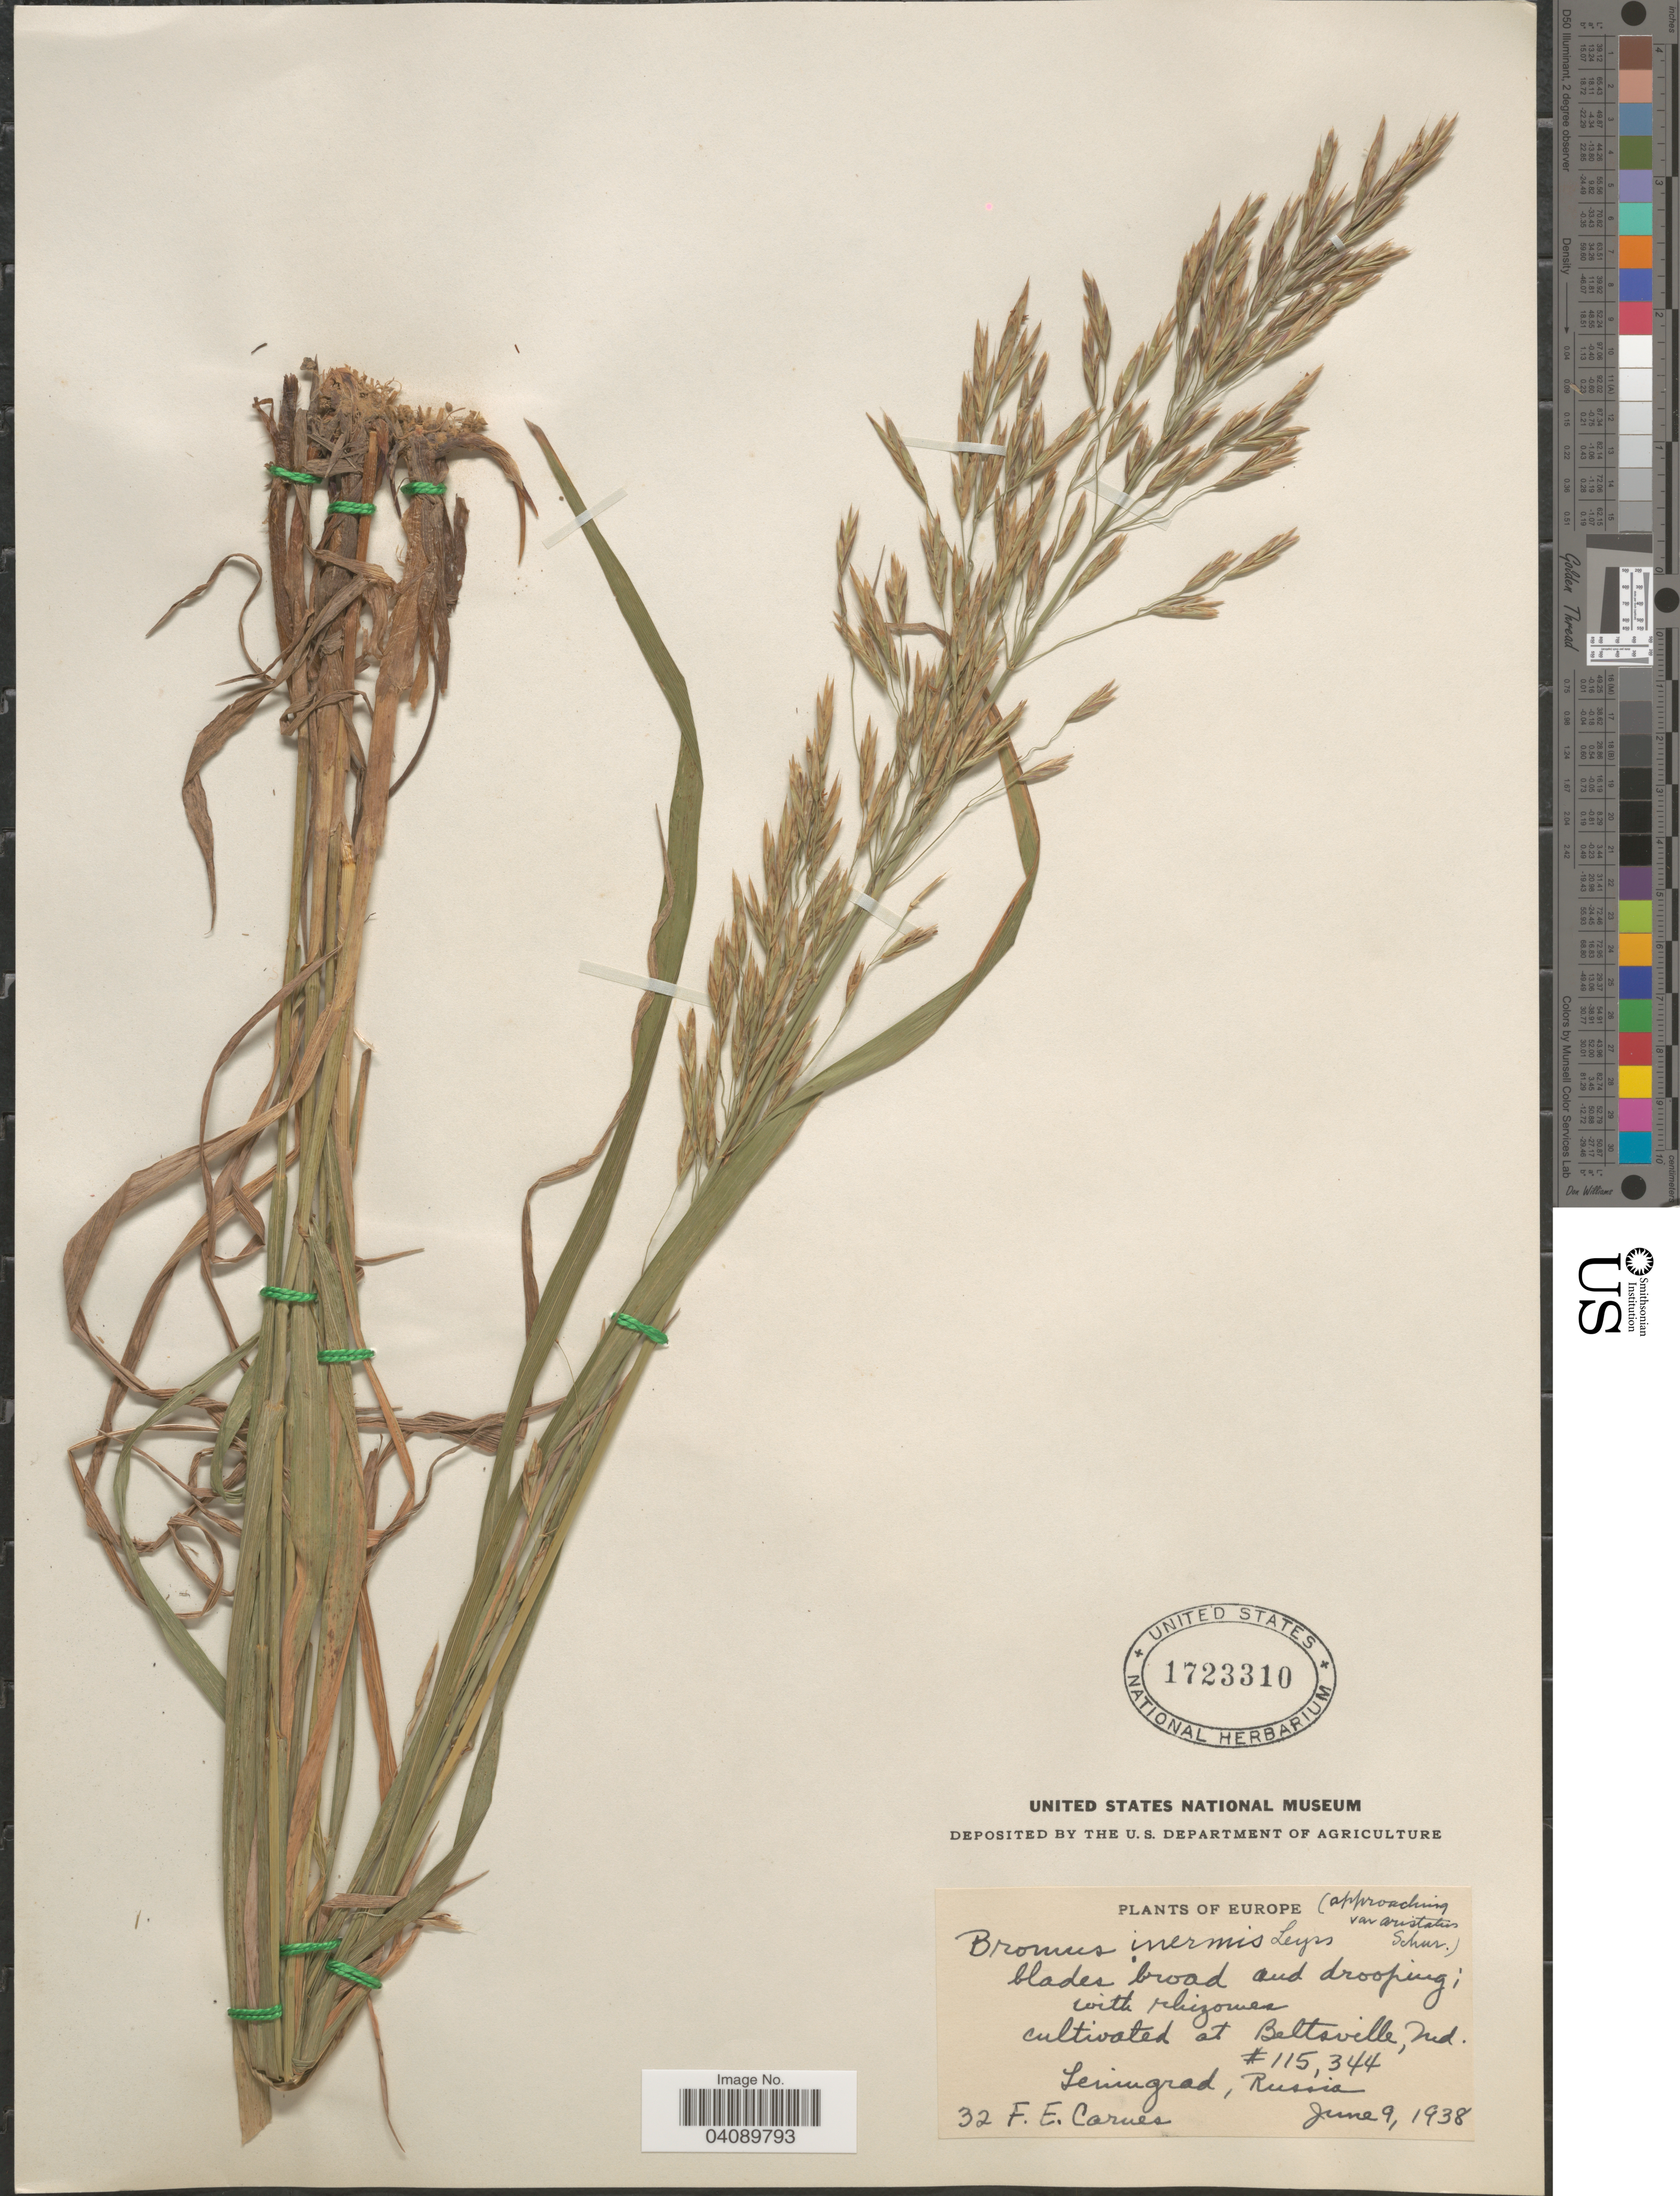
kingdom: Plantae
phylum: Tracheophyta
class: Liliopsida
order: Poales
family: Poaceae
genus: Bromus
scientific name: Bromus inermis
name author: Leyss.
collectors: F. Carnes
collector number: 32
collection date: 1938-06-09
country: United States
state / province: Maryland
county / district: Prince George's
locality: Beltsville.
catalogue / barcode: US 1723310